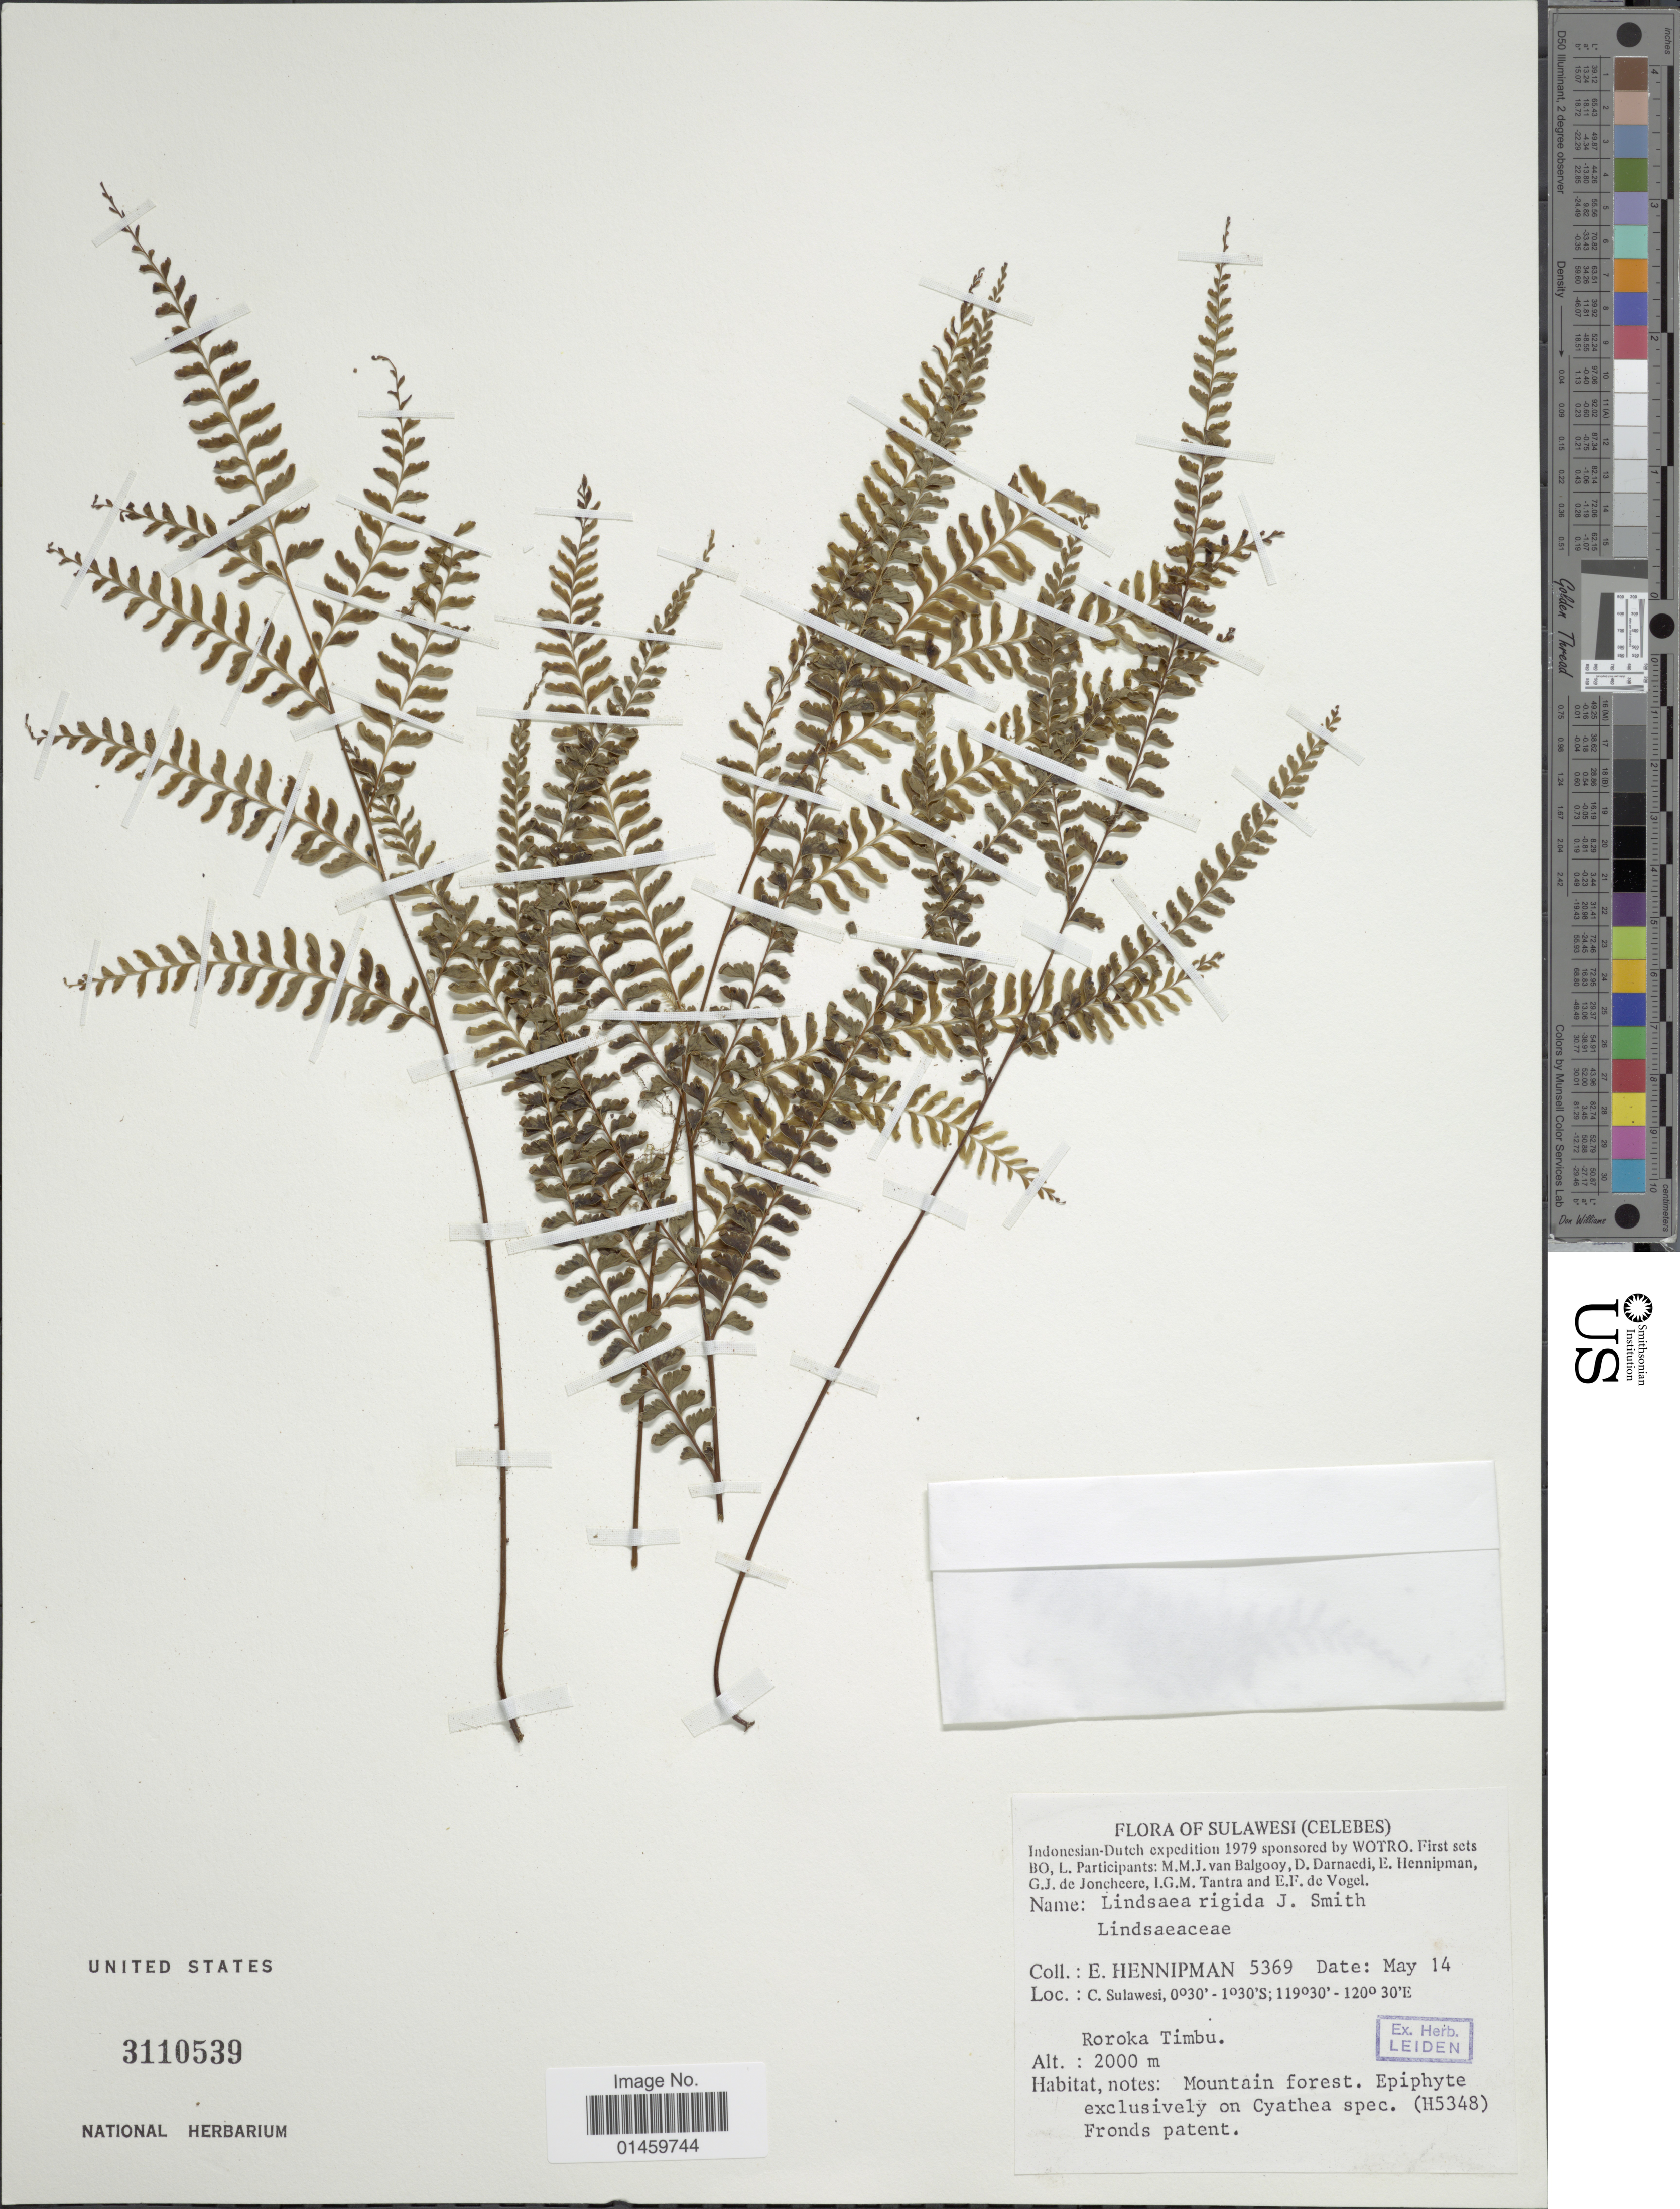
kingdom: Plantae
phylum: Tracheophyta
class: Polypodiopsida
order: Polypodiales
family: Lindsaeaceae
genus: Lindsaea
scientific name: Lindsaea rigida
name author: J. Sm.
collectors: E. Hennipman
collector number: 5369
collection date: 1979-05-14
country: Indonesia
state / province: Sulawesi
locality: Celebes. Roroka Timbu.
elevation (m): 2000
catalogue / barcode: US 3110539